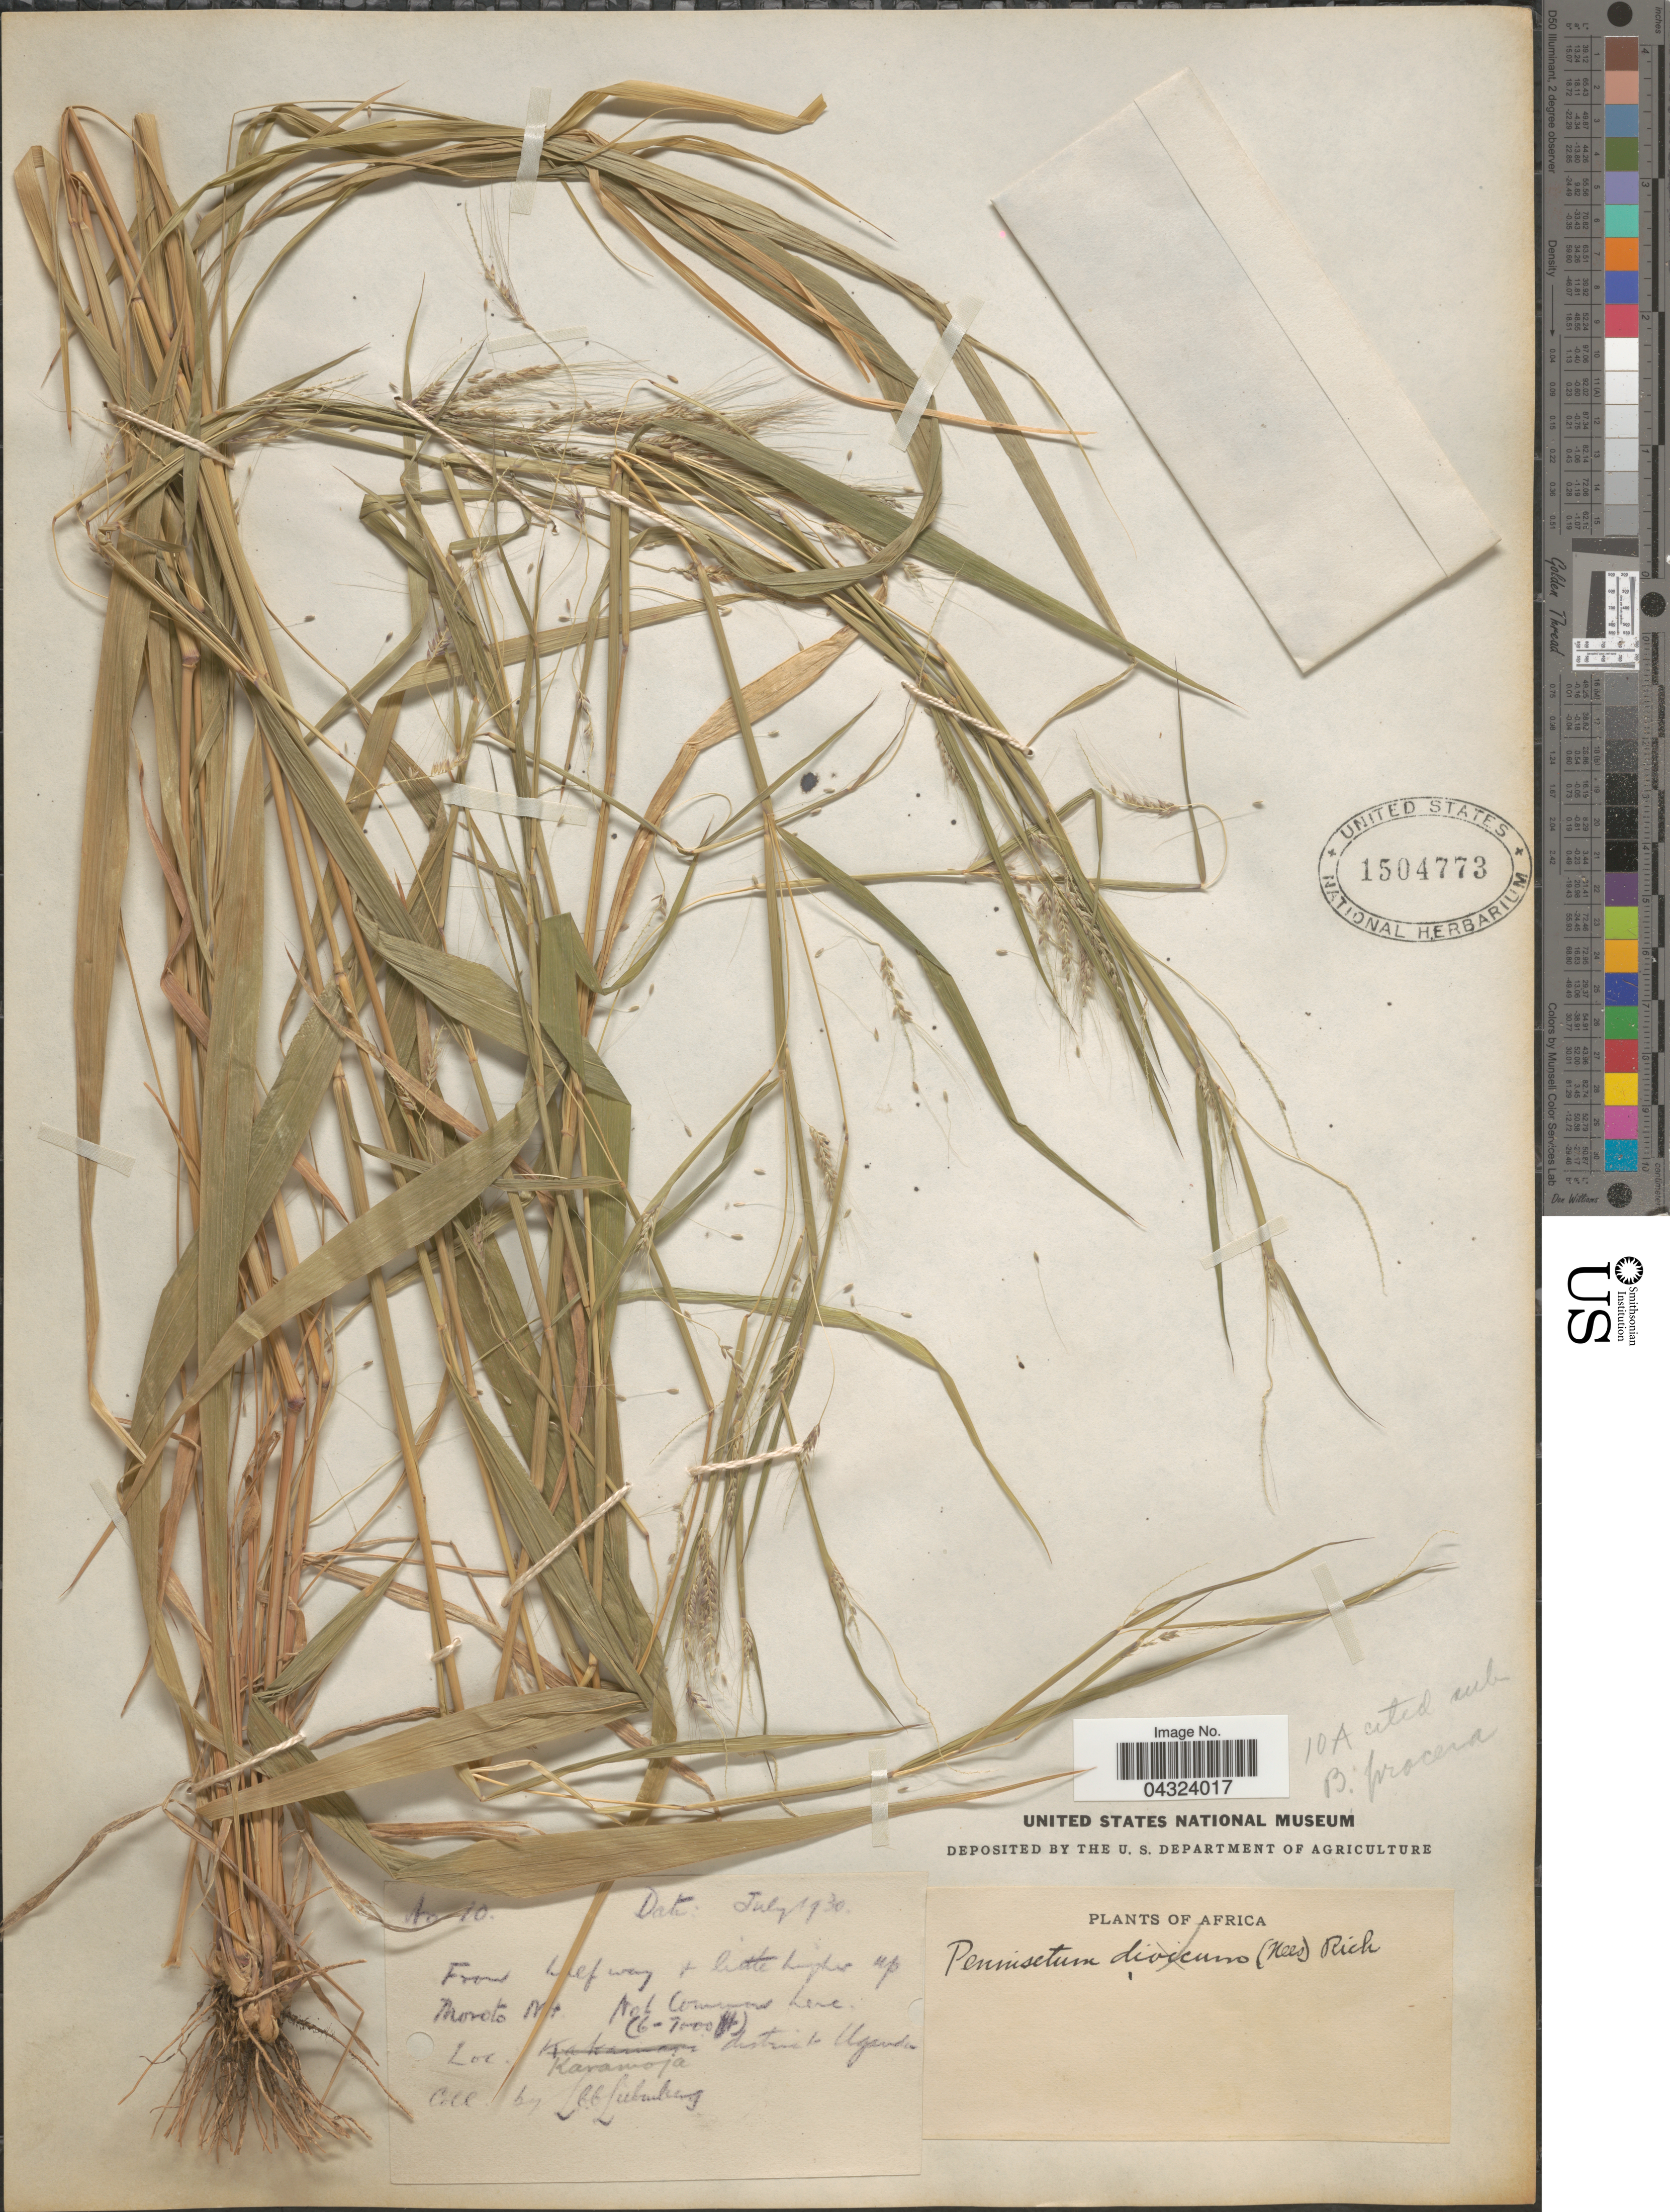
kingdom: Plantae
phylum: Tracheophyta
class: Liliopsida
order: Poales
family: Poaceae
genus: Cenchrus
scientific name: Cenchrus sp.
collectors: L. Liebenberg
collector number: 10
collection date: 1930-07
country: Uganda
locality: Half way & little higher up Moroto Mt. Karamoja district.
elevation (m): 1829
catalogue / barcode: US 1504773